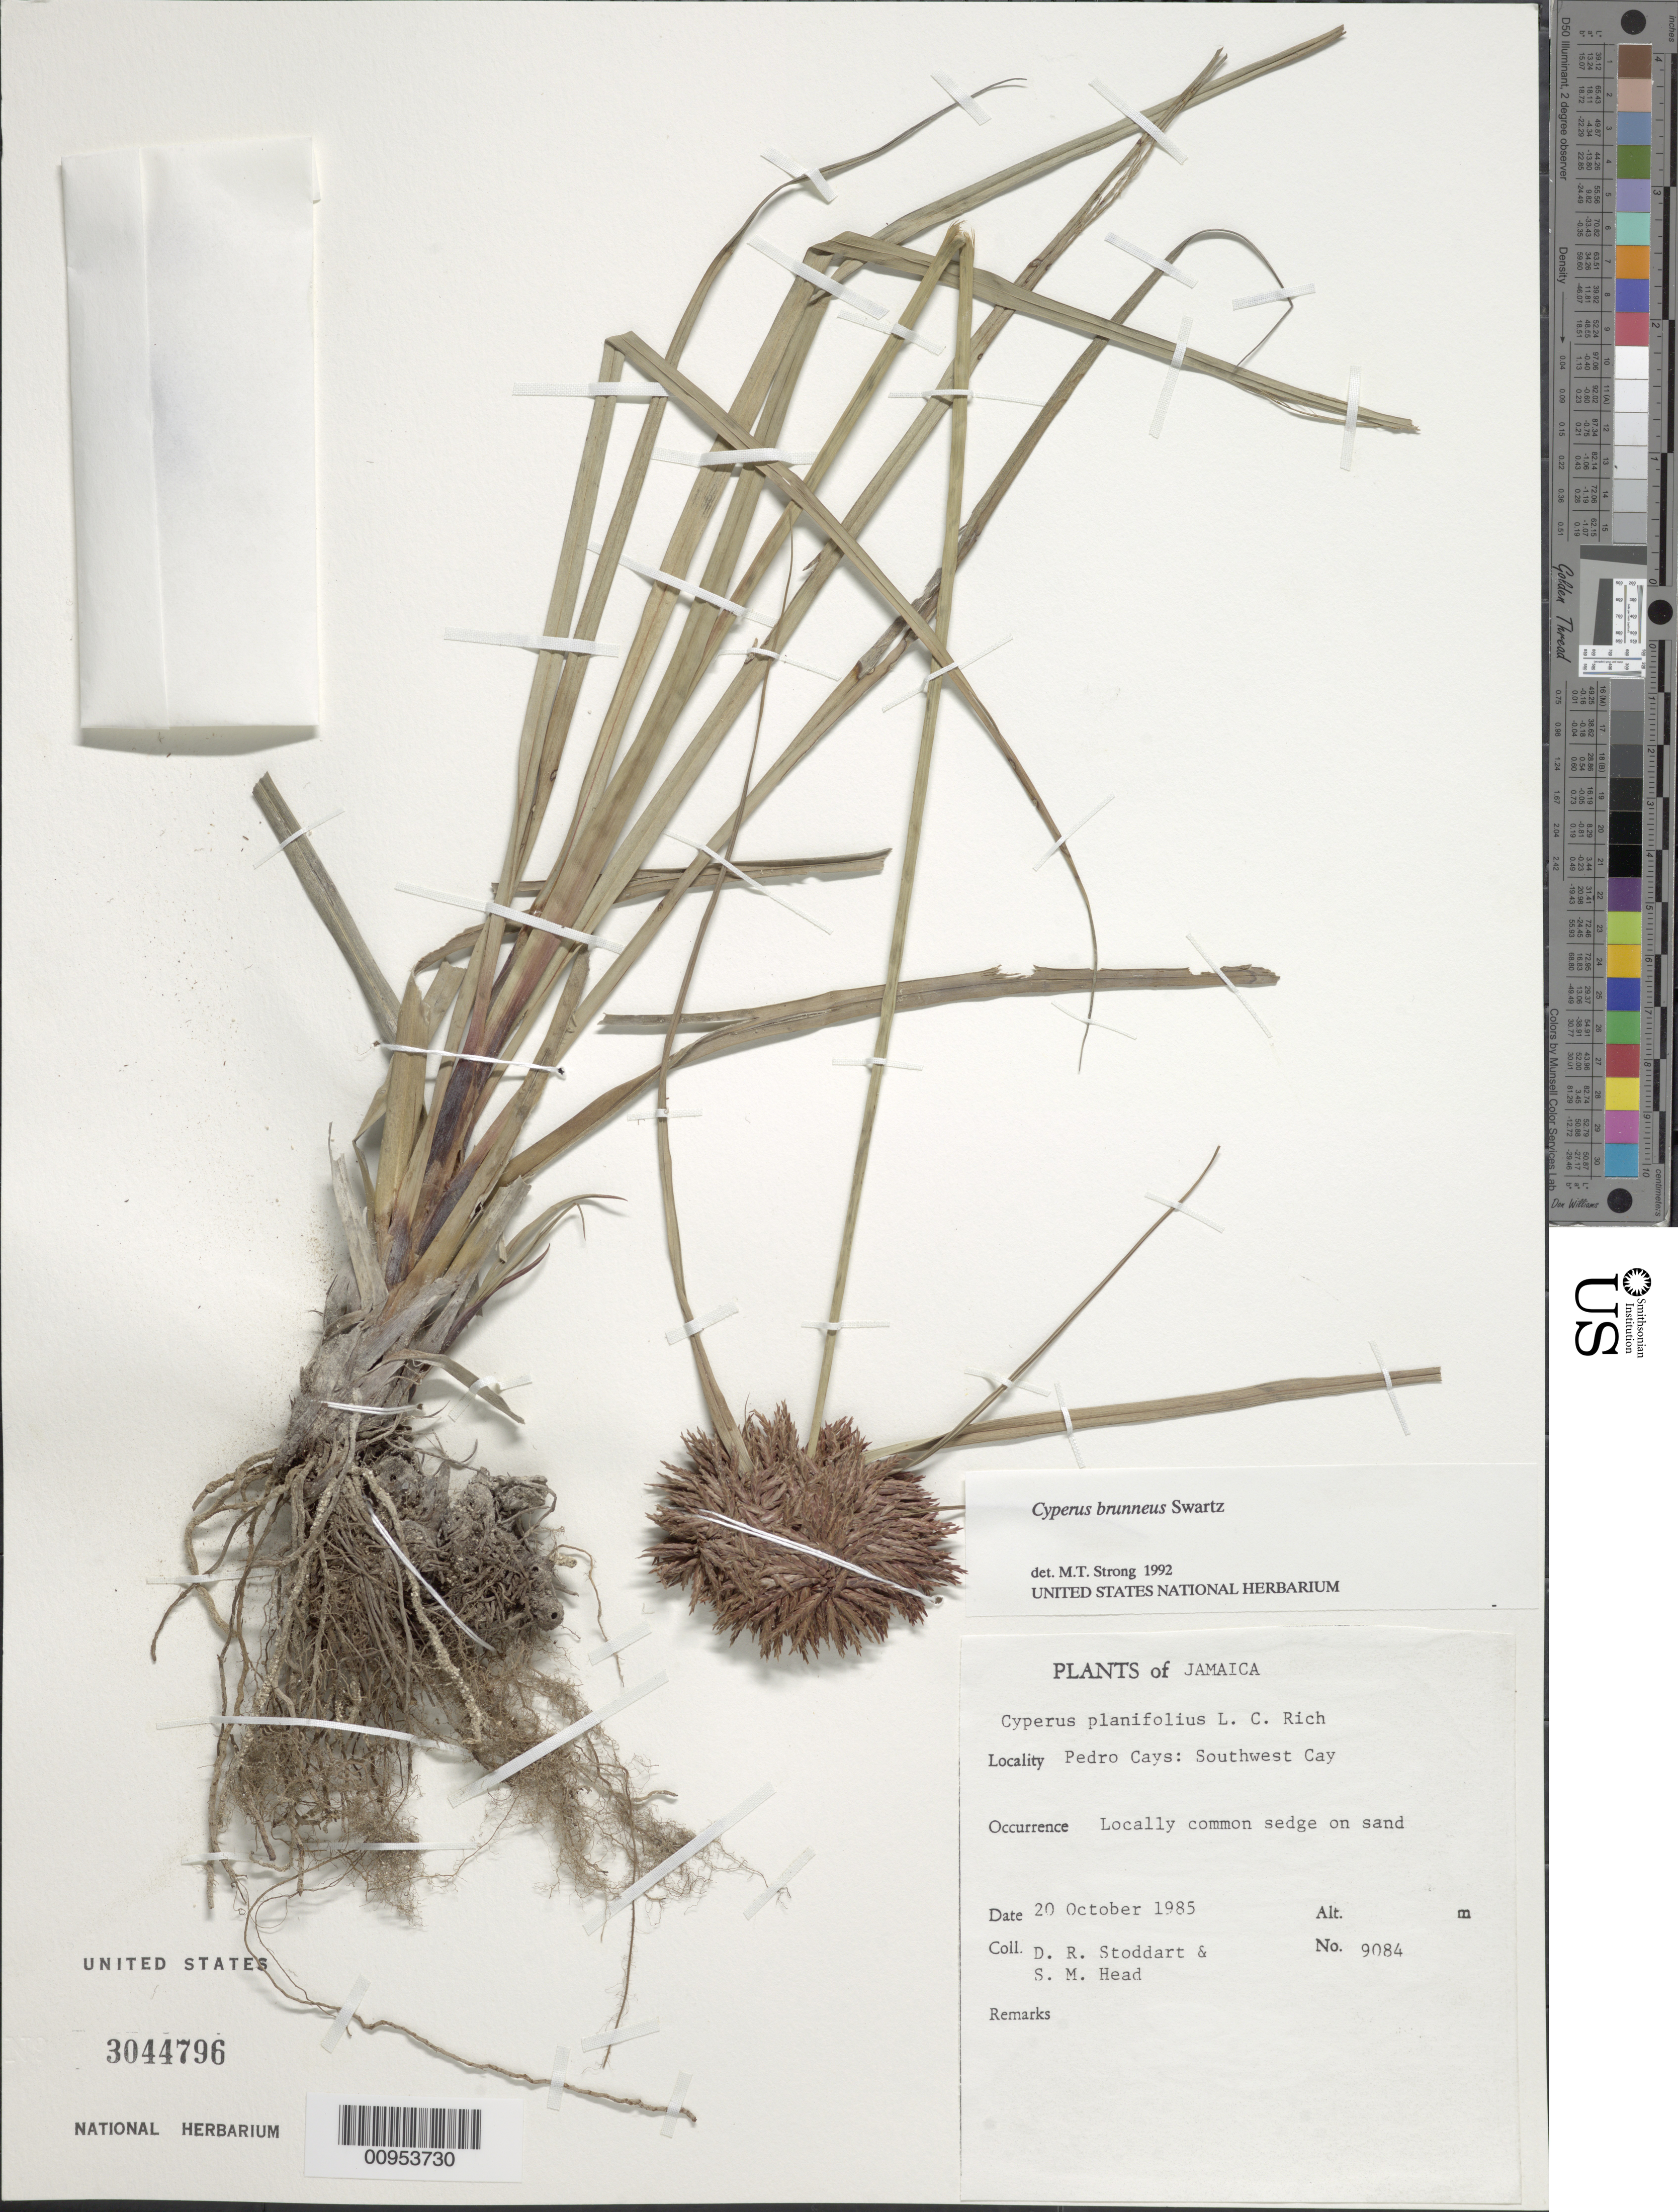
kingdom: Plantae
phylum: Tracheophyta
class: Liliopsida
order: Poales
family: Cyperaceae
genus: Cyperus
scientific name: Cyperus brunneus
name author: Sw.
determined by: Strong, M. T., (US), Smithsonian Institution - National Museum of Natural History (UNITED STATES)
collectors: D. R. Stoddart & S. Head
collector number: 9084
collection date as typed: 20 Oct 1985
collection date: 1985-10-20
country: Jamaica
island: Jamaica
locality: Pedro Cays, Southwast Cay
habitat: On sand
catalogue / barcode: US 3044796